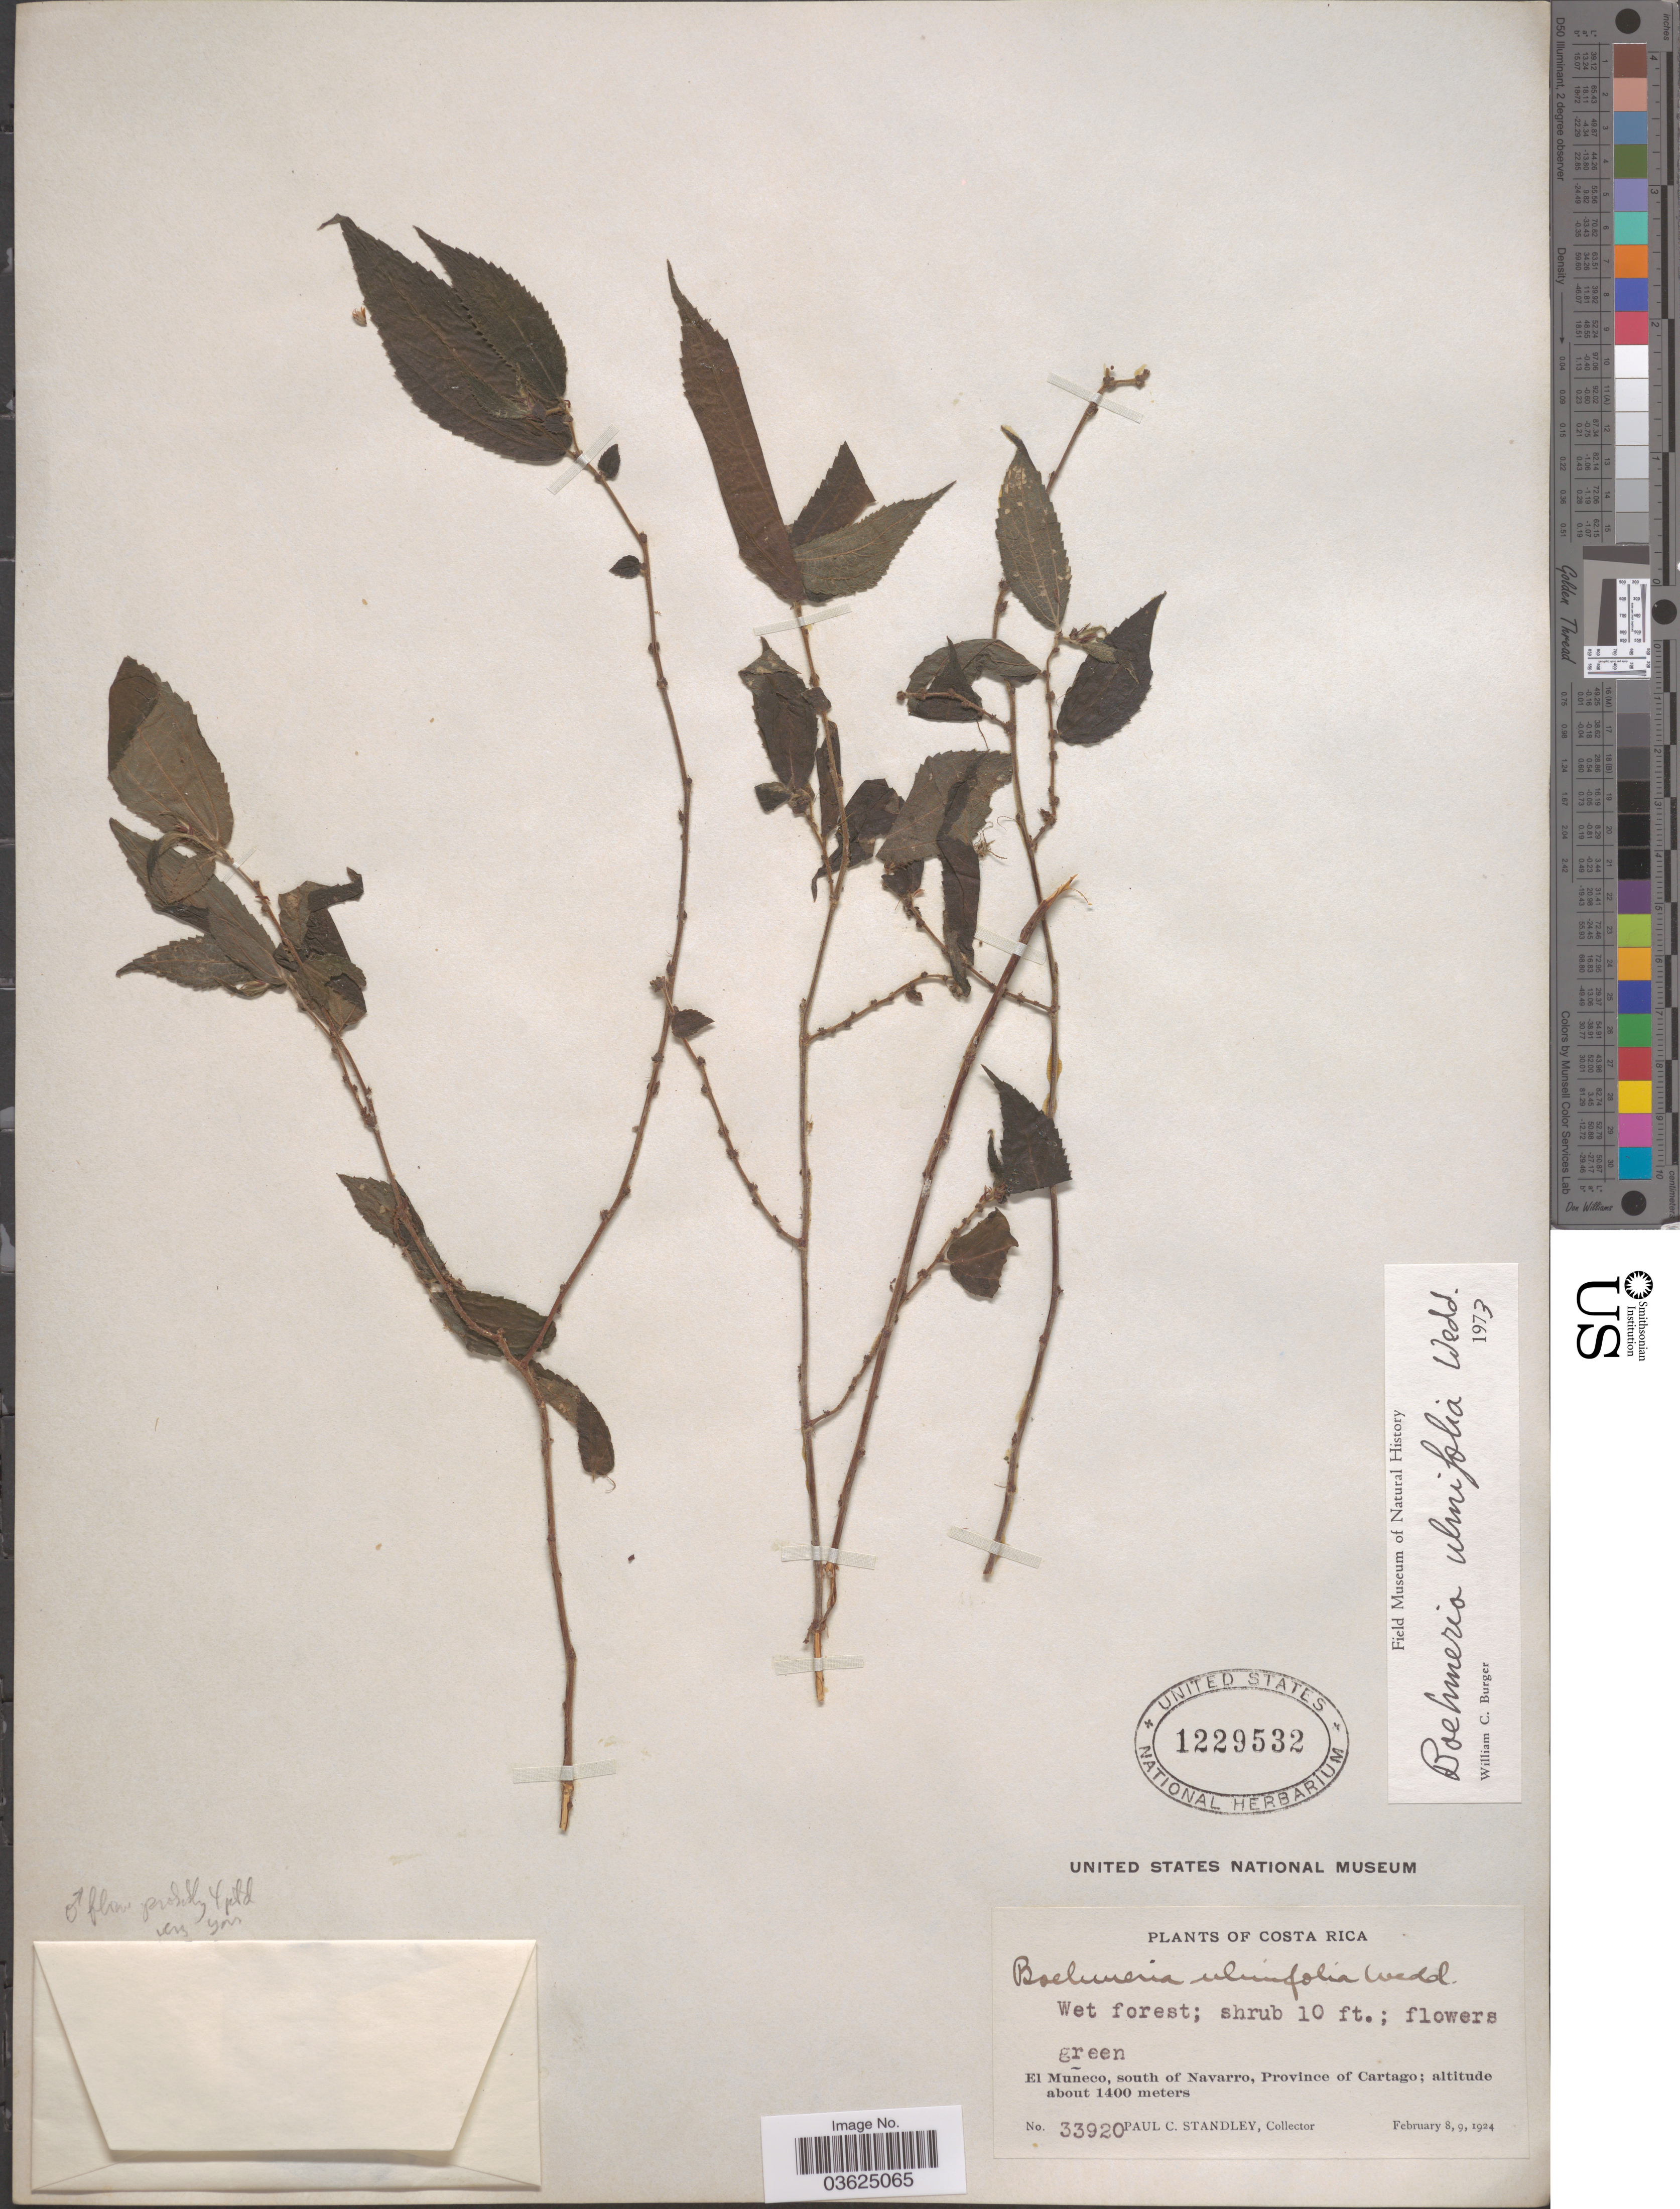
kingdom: Plantae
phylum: Tracheophyta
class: Magnoliopsida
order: Rosales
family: Urticaceae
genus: Boehmeria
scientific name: Boehmeria ulmifolia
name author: Wedd.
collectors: P. C. Standley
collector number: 33920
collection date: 1924-02-08/1924-02-09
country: Costa Rica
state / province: Cartago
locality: El Muñeco, south of Navarro.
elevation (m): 1400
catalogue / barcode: US 1229532